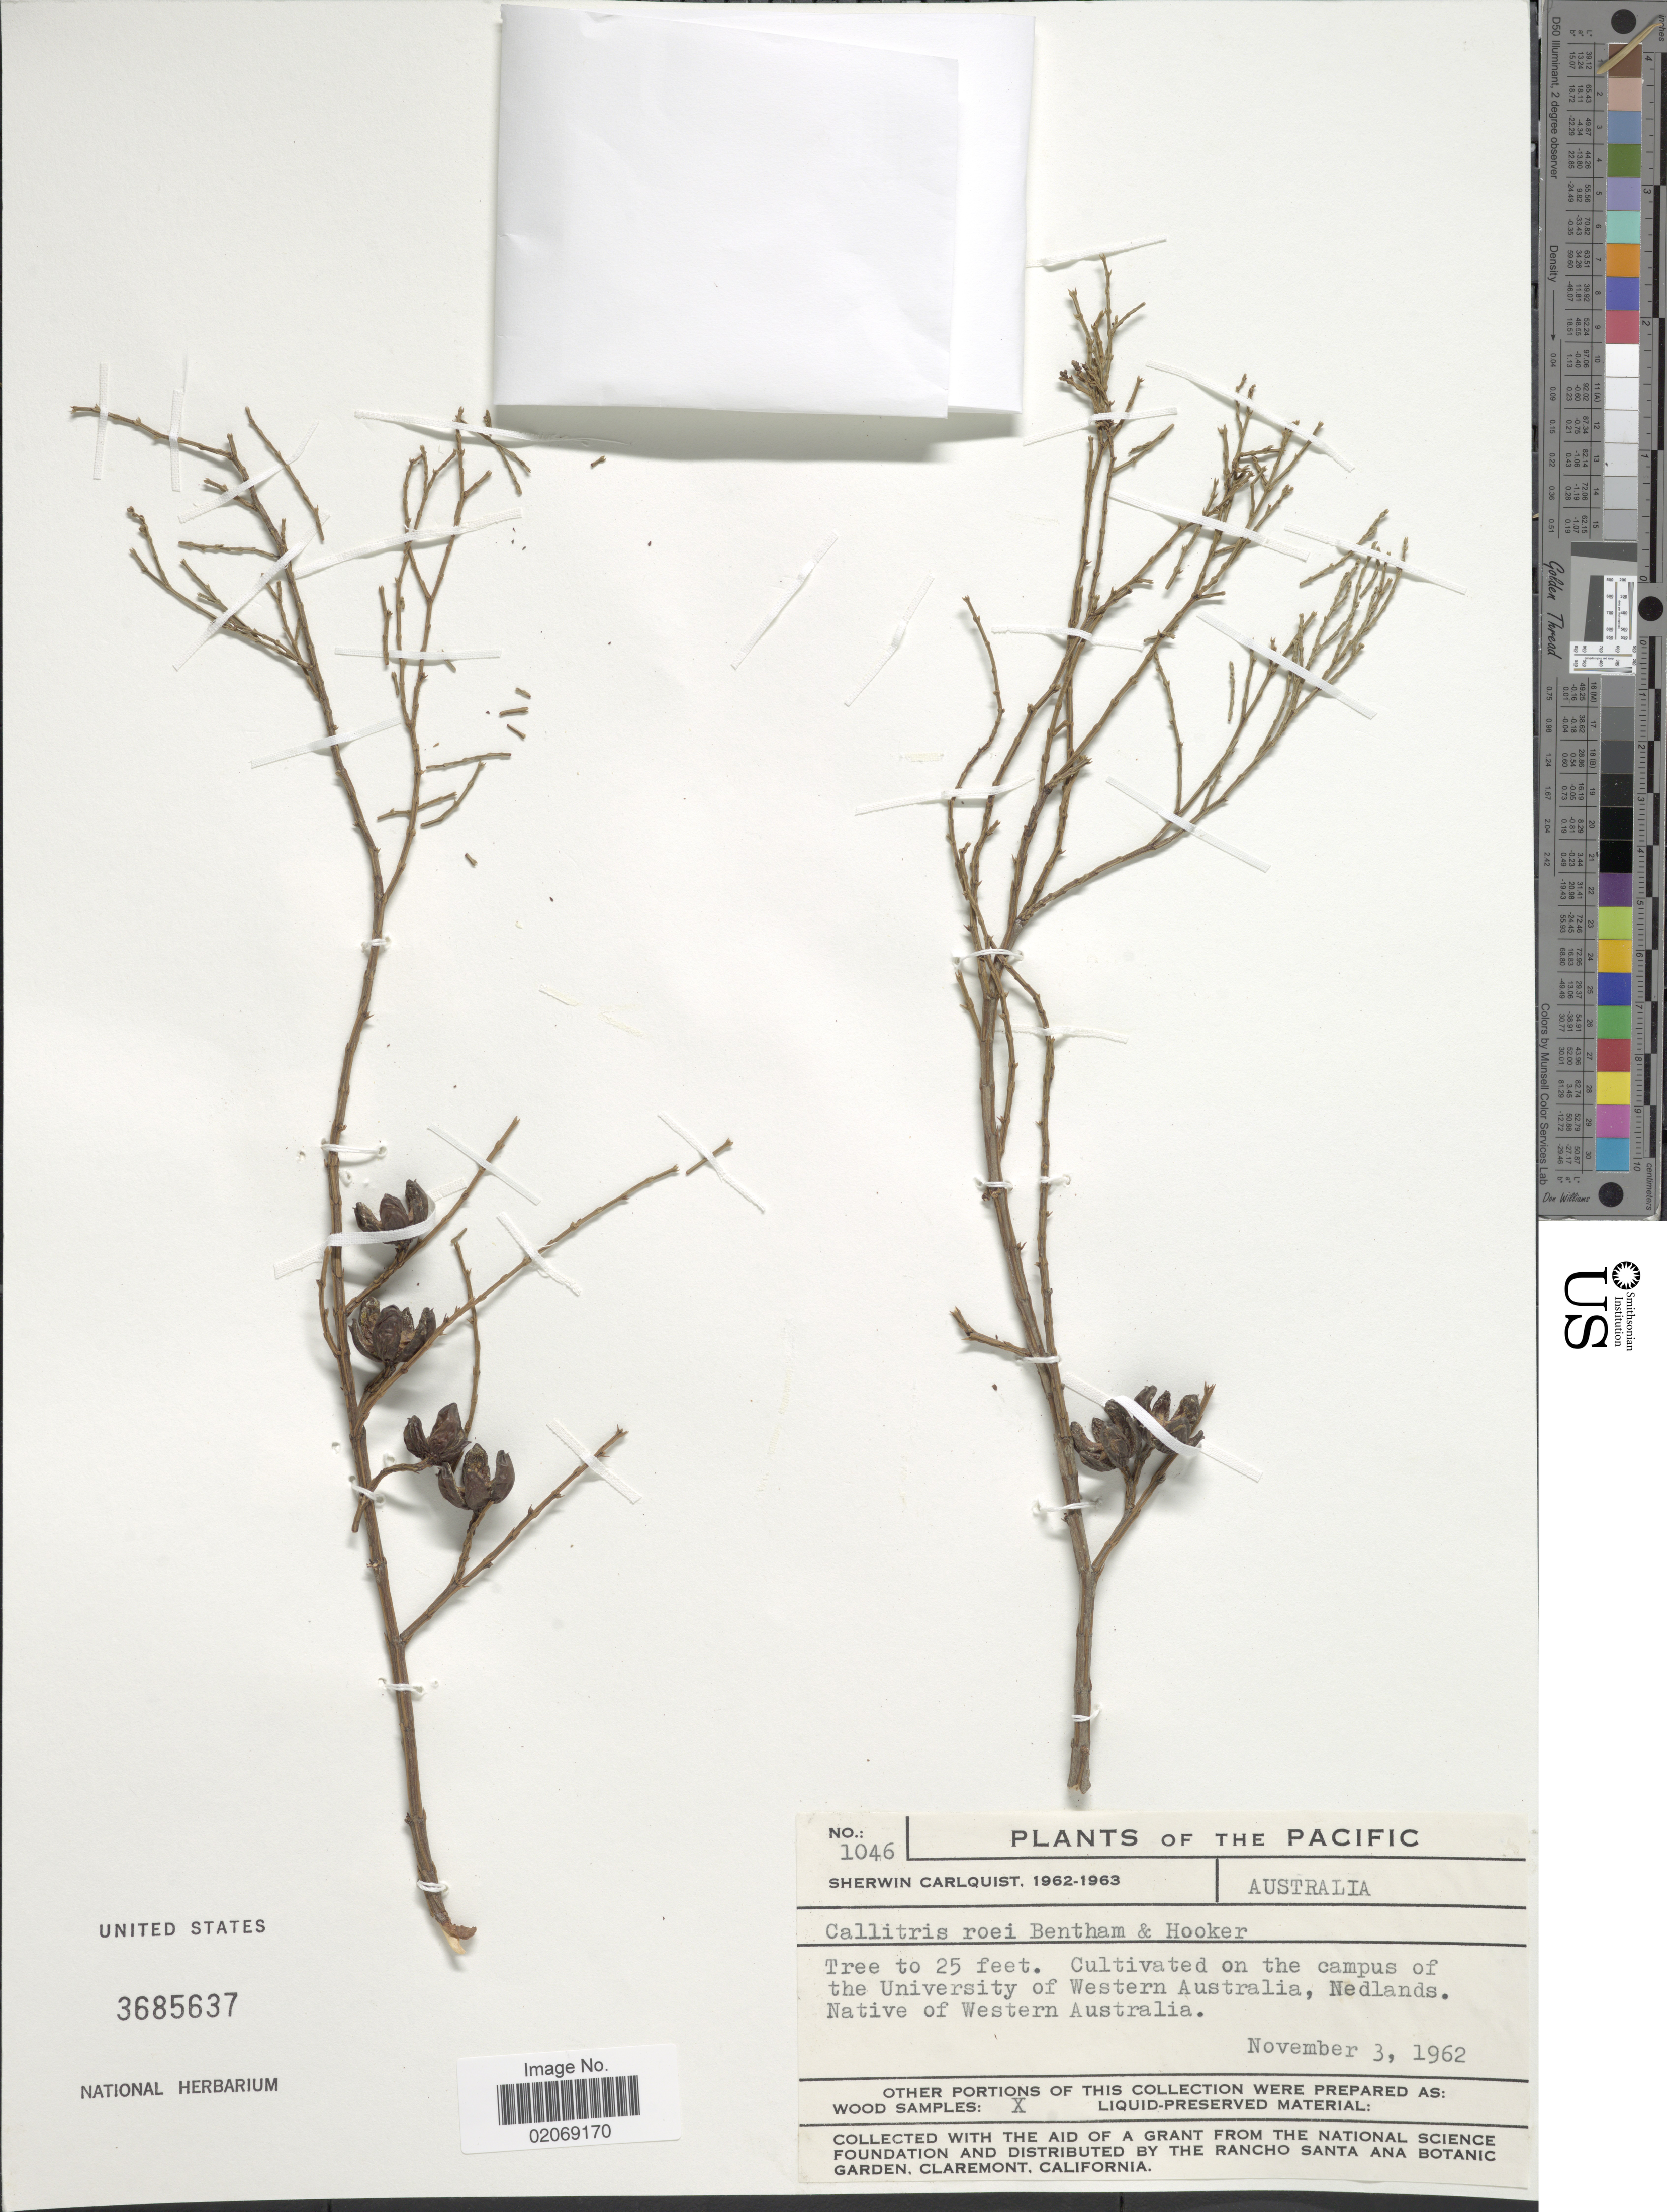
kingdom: Plantae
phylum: Tracheophyta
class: Pinopsida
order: Pinales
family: Cupressaceae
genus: Callitris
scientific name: Callitris roei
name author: (Endl.) Benth. & Hook. f. ex F. Muell.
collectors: S. Carlquist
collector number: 1046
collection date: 1962-11-03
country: Australia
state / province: Western Australia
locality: Cultivated on the campus of the University of Western Australia, Nedlands. Native of Native of Western Australia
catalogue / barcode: US 3685637